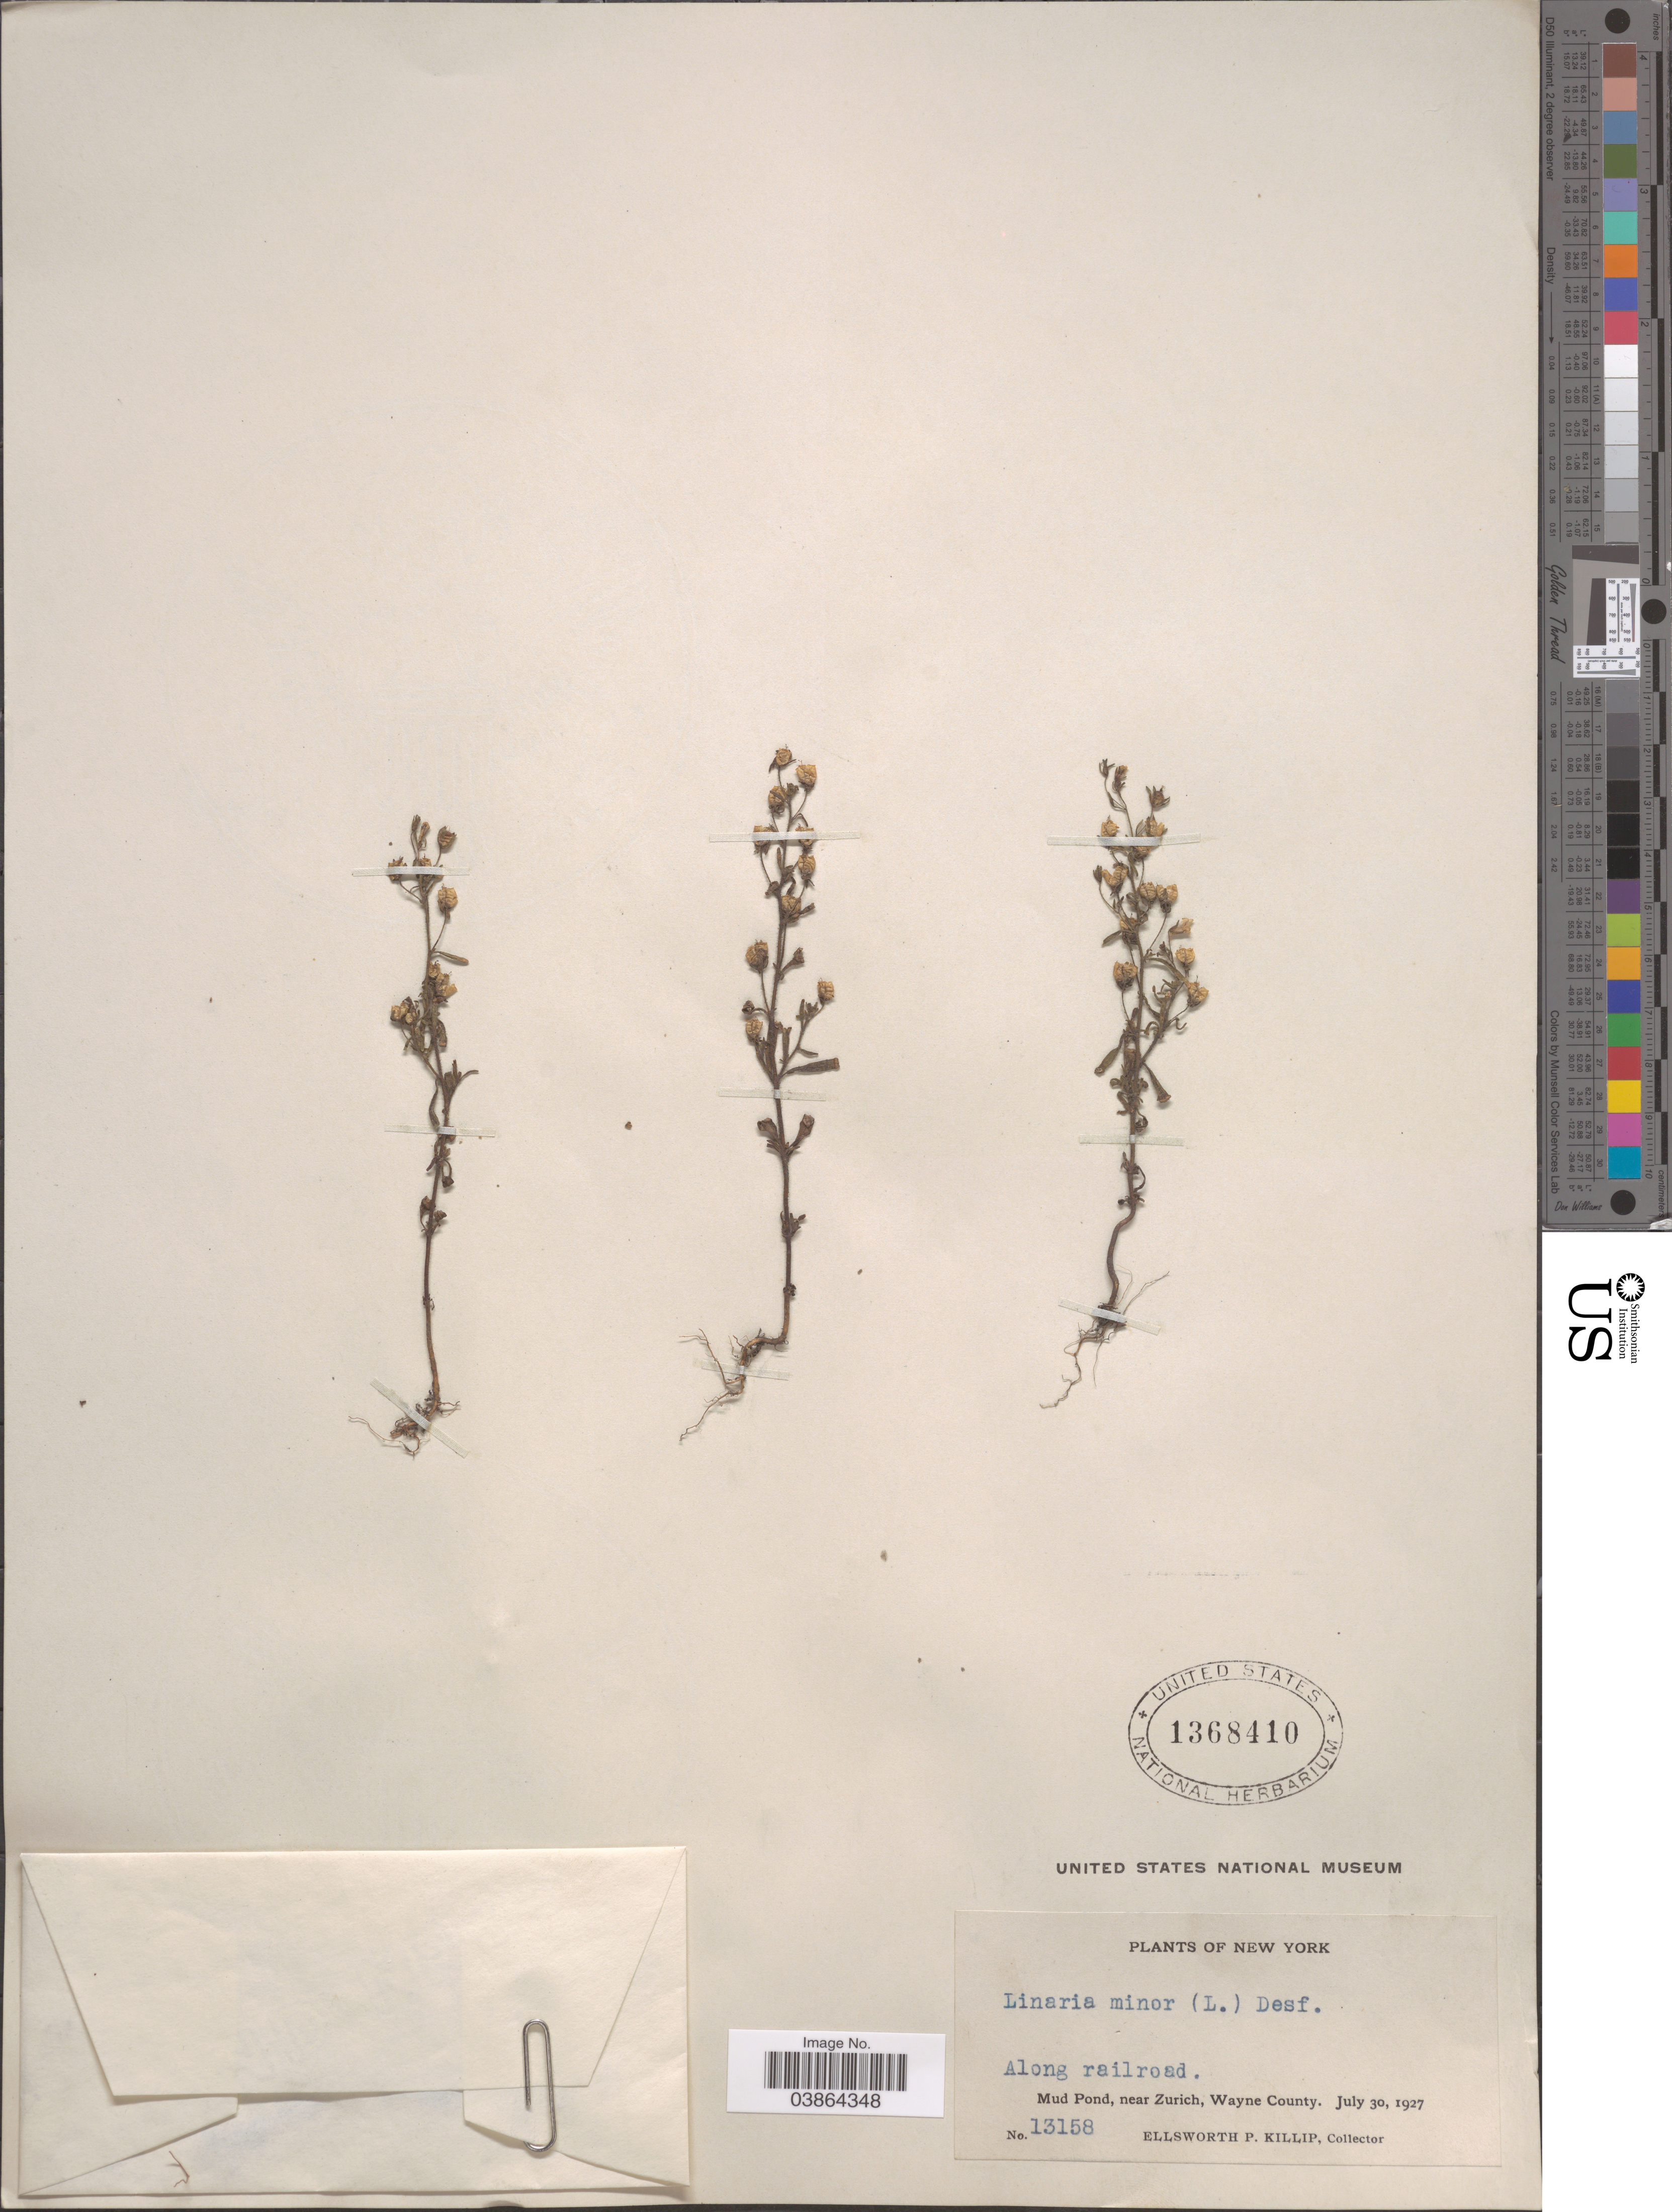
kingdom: Plantae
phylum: Tracheophyta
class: Magnoliopsida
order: Lamiales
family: Plantaginaceae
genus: Chaenorrhinum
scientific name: Chaenorrhinum minor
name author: (L.) Lange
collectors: E. P. Killip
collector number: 13158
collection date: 1927-07-30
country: United States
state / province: New York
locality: Along railroad. Mud Pond, near Zurich, Wayne County.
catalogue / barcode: US 1368410